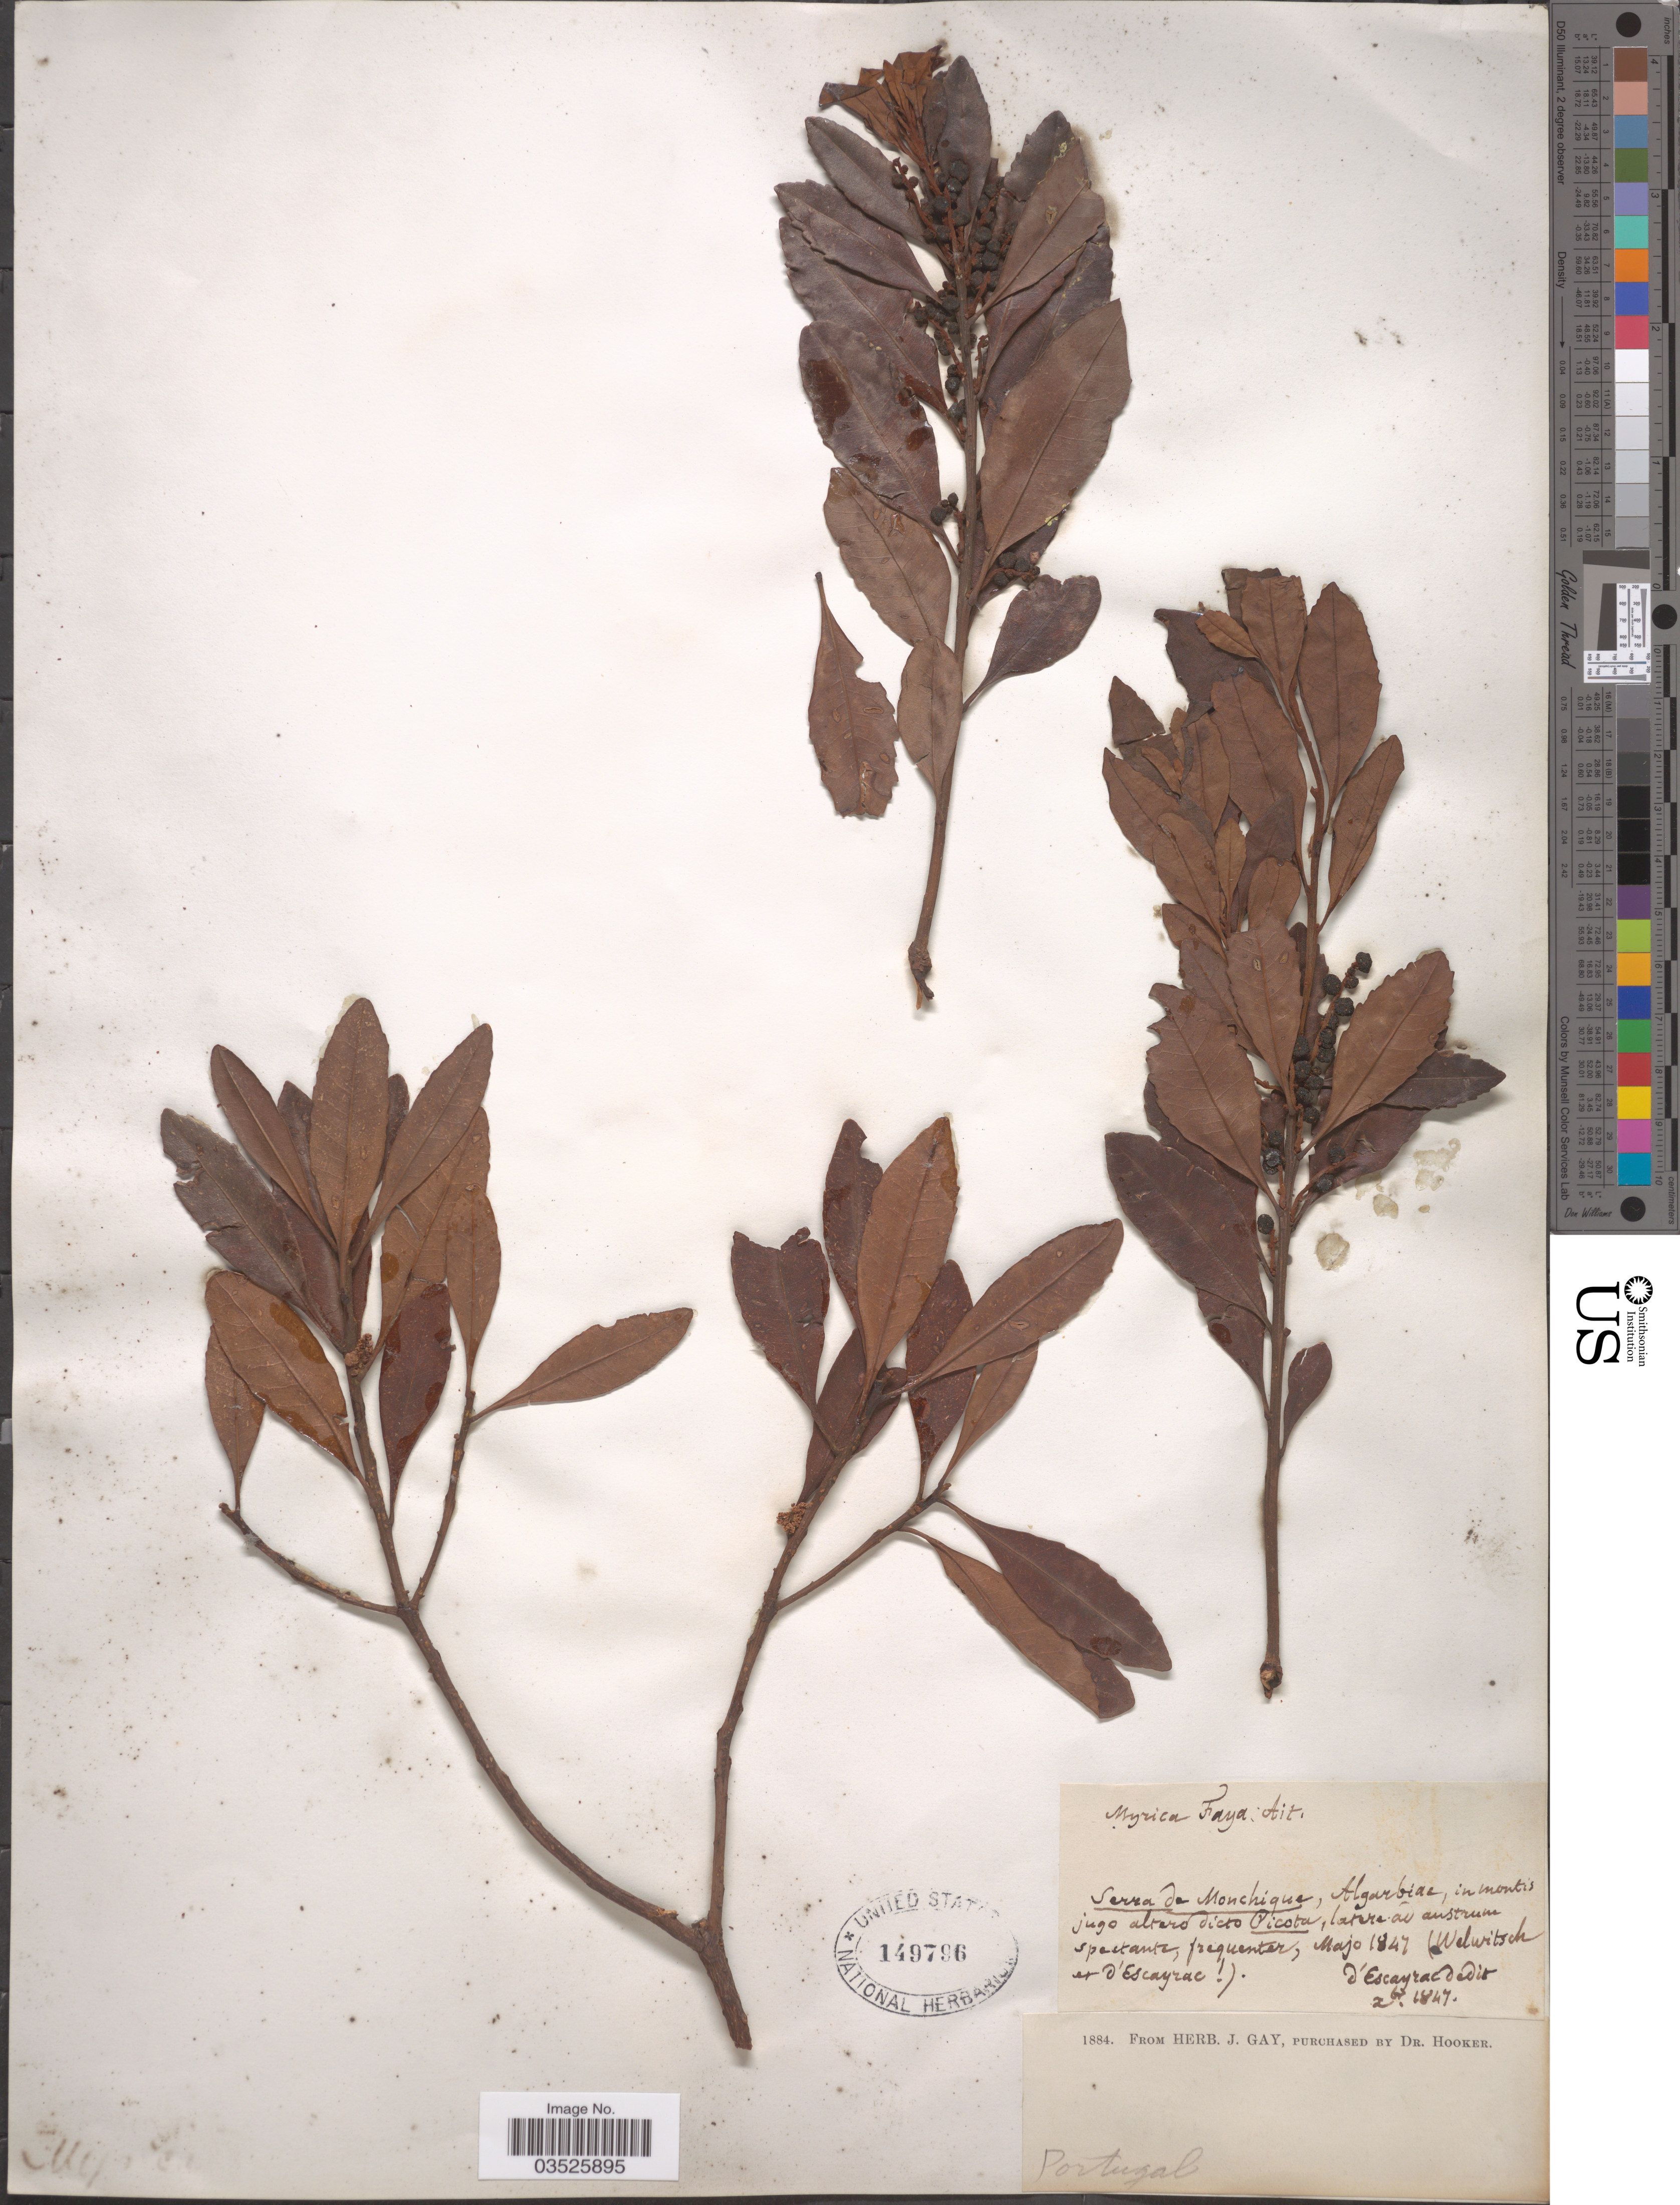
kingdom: Plantae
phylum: Tracheophyta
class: Magnoliopsida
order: Fagales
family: Myricaceae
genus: Morella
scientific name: Morella faya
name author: (Aiton) Wilbur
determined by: Strong, Mark T., (BOT), Smithsonian Institution - National Museum of Natural History (UNITED STATES)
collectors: -. Welwitsch & D'Escayrac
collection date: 1847-05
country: Portugal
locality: Serra de Monchique, Algarbiae, in montis jugo altero dicto Picota.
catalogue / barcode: US 149796